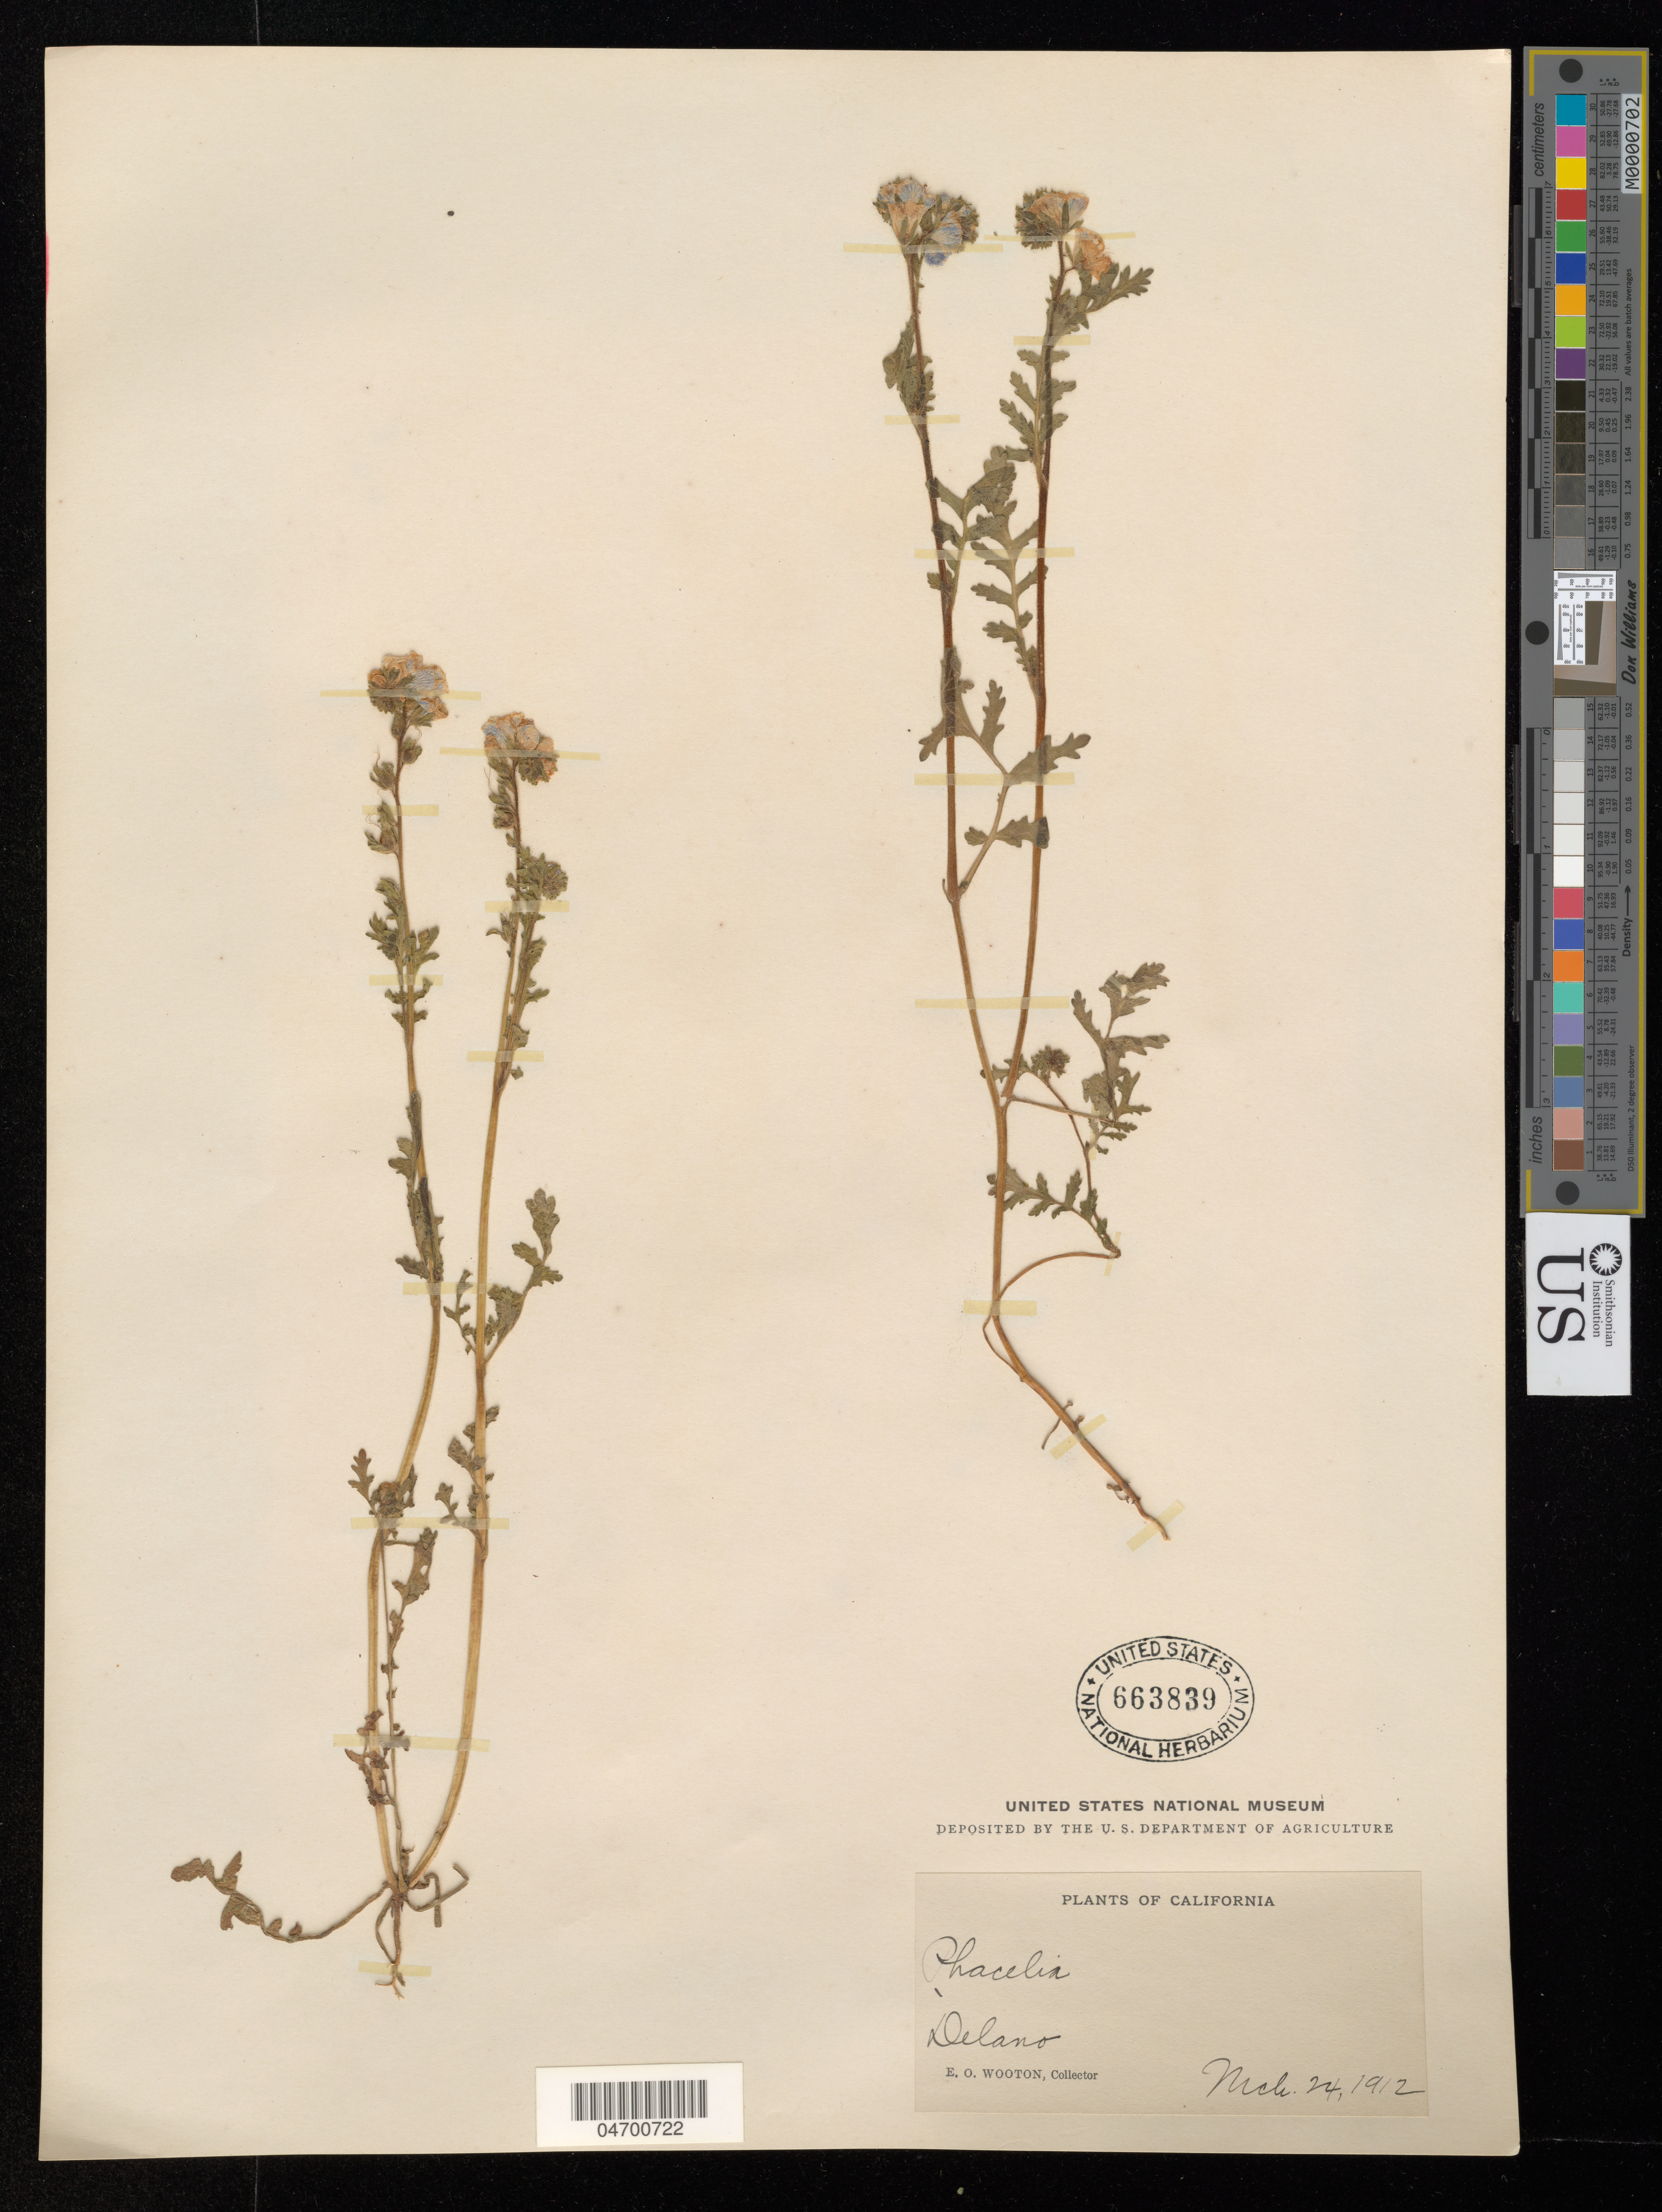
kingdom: Plantae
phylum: Tracheophyta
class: Magnoliopsida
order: Boraginales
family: Hydrophyllaceae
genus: Phacelia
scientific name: Phacelia sp.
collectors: E. O. Wooton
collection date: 1912-03-24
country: United States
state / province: California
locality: Delano.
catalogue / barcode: US 663839